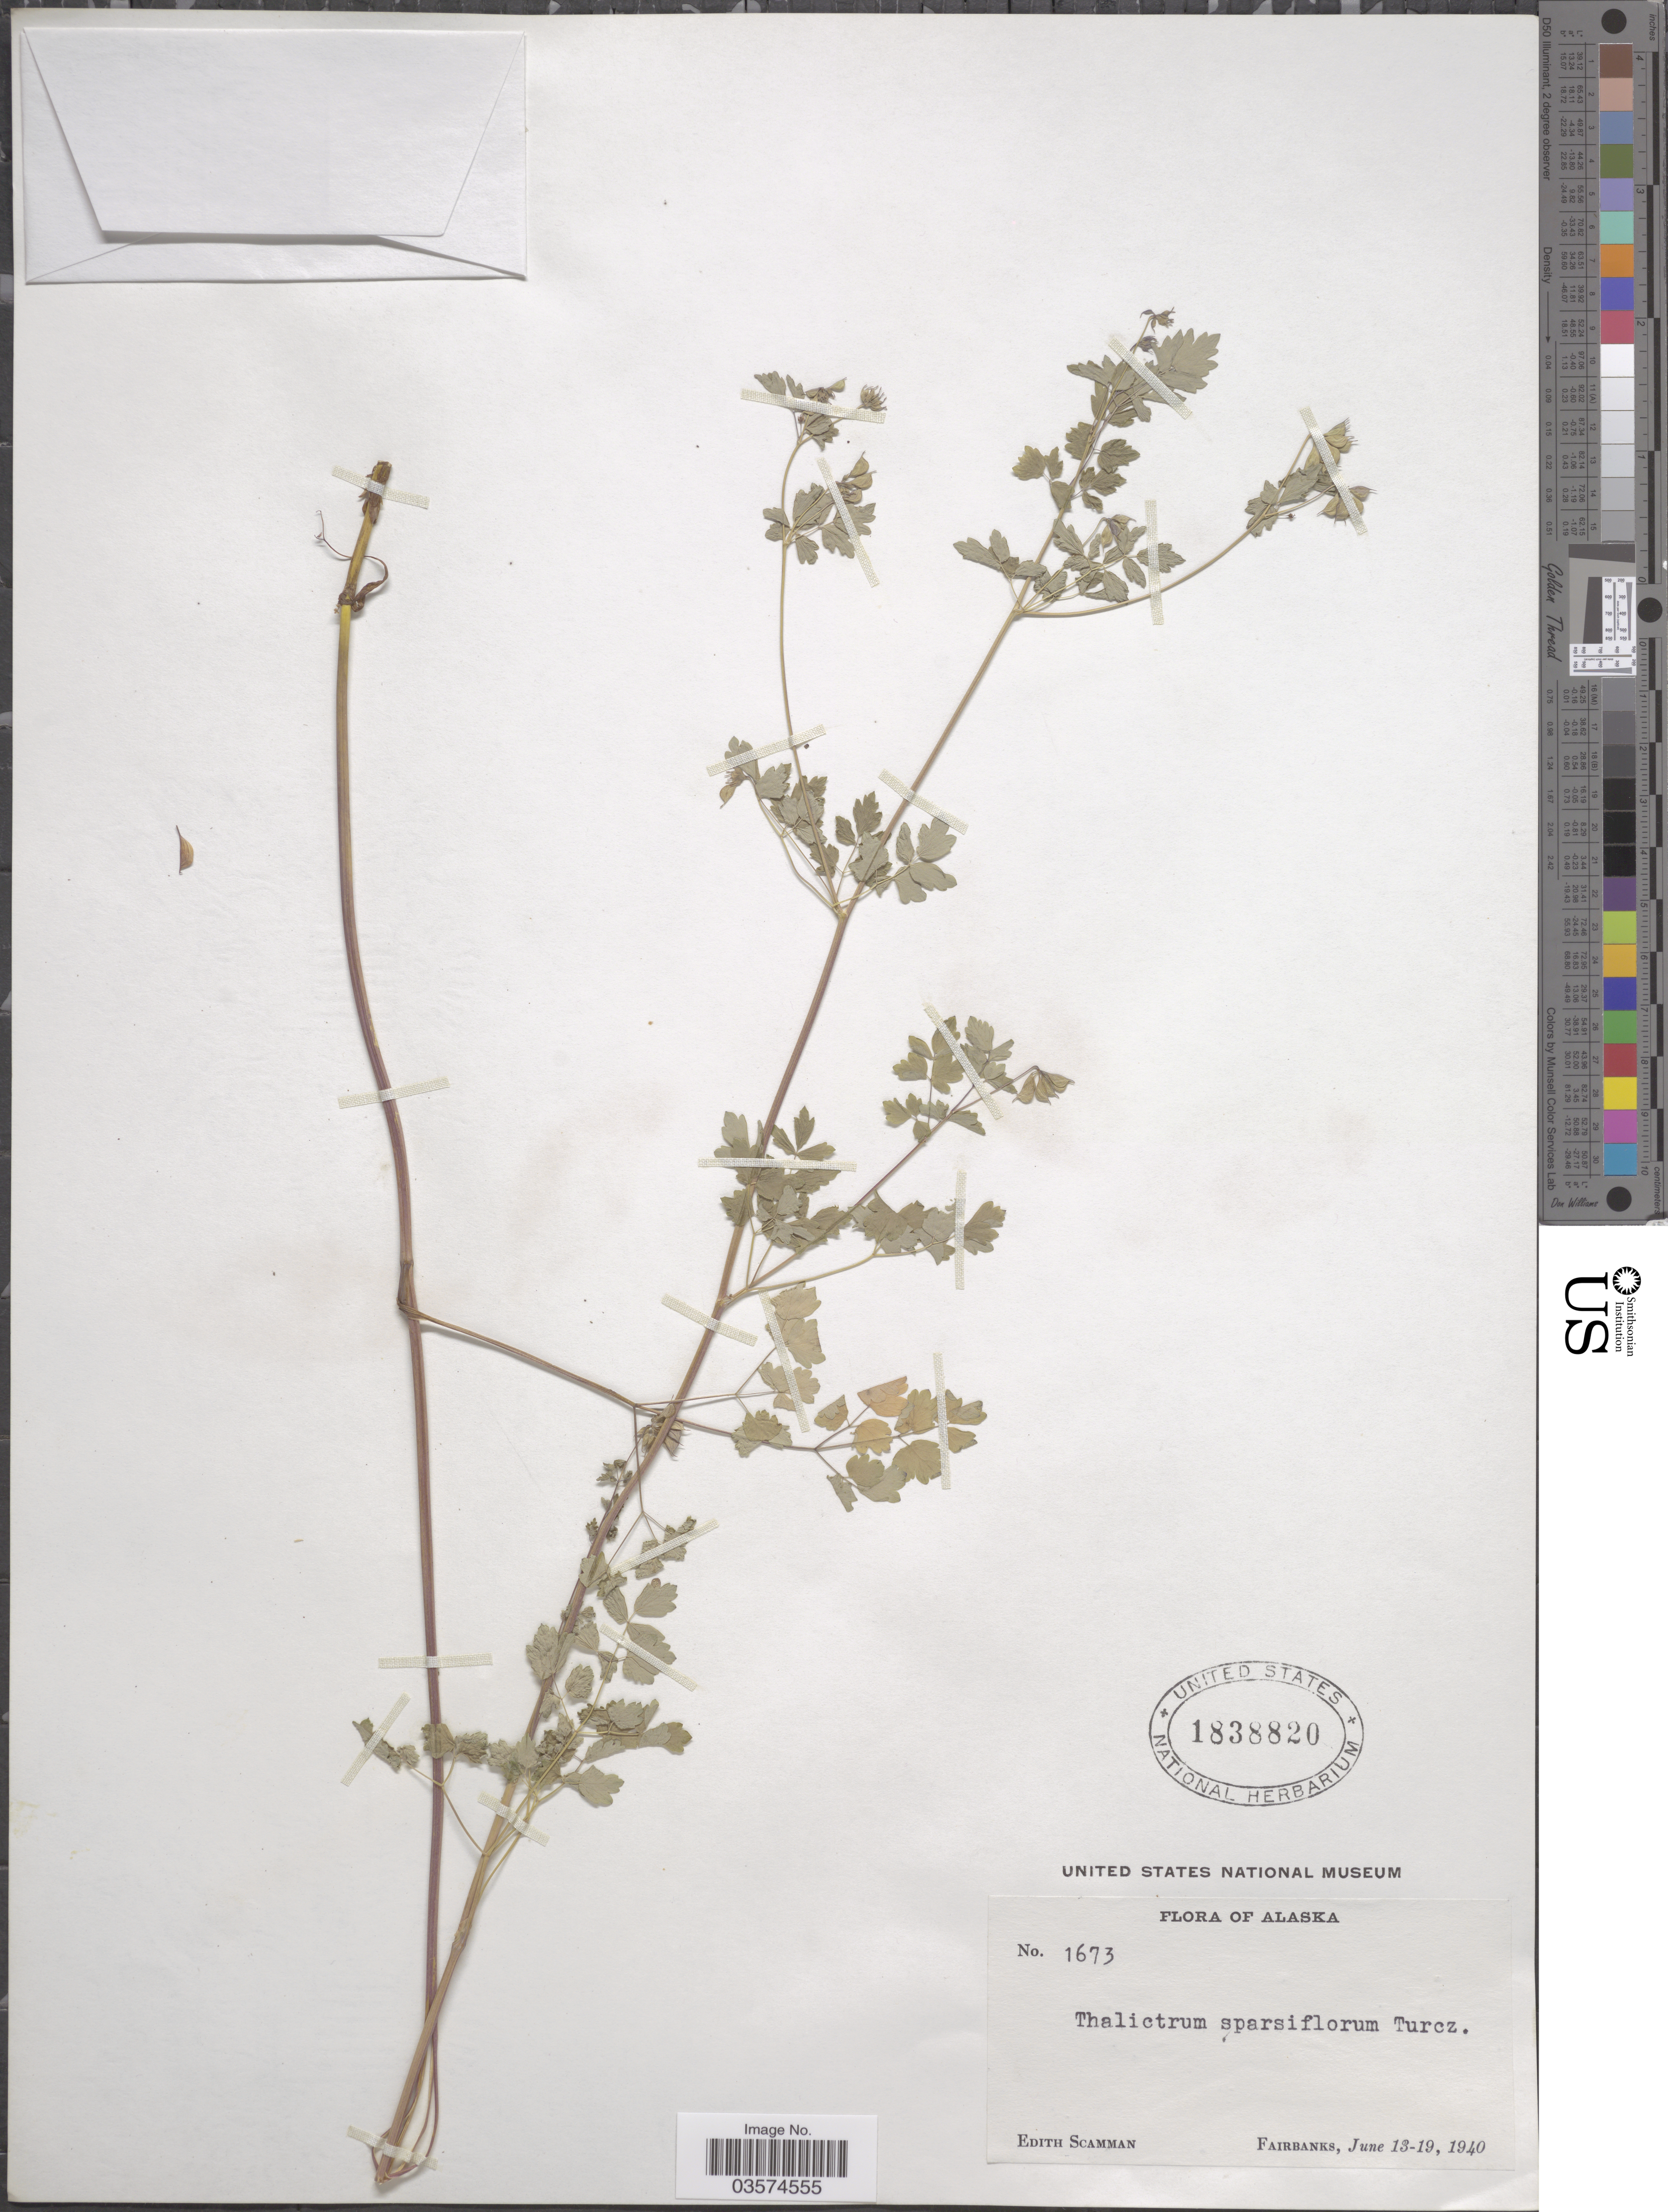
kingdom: Plantae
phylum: Tracheophyta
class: Magnoliopsida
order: Ranunculales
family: Ranunculaceae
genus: Thalictrum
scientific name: Thalictrum sparsiflorum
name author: Turcz. ex Fisch. & C.A. Mey.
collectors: E. Scamman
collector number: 1673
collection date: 1940-06-13/1940-06-19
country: United States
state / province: Alaska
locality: Fairbanks.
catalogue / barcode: US 1838820